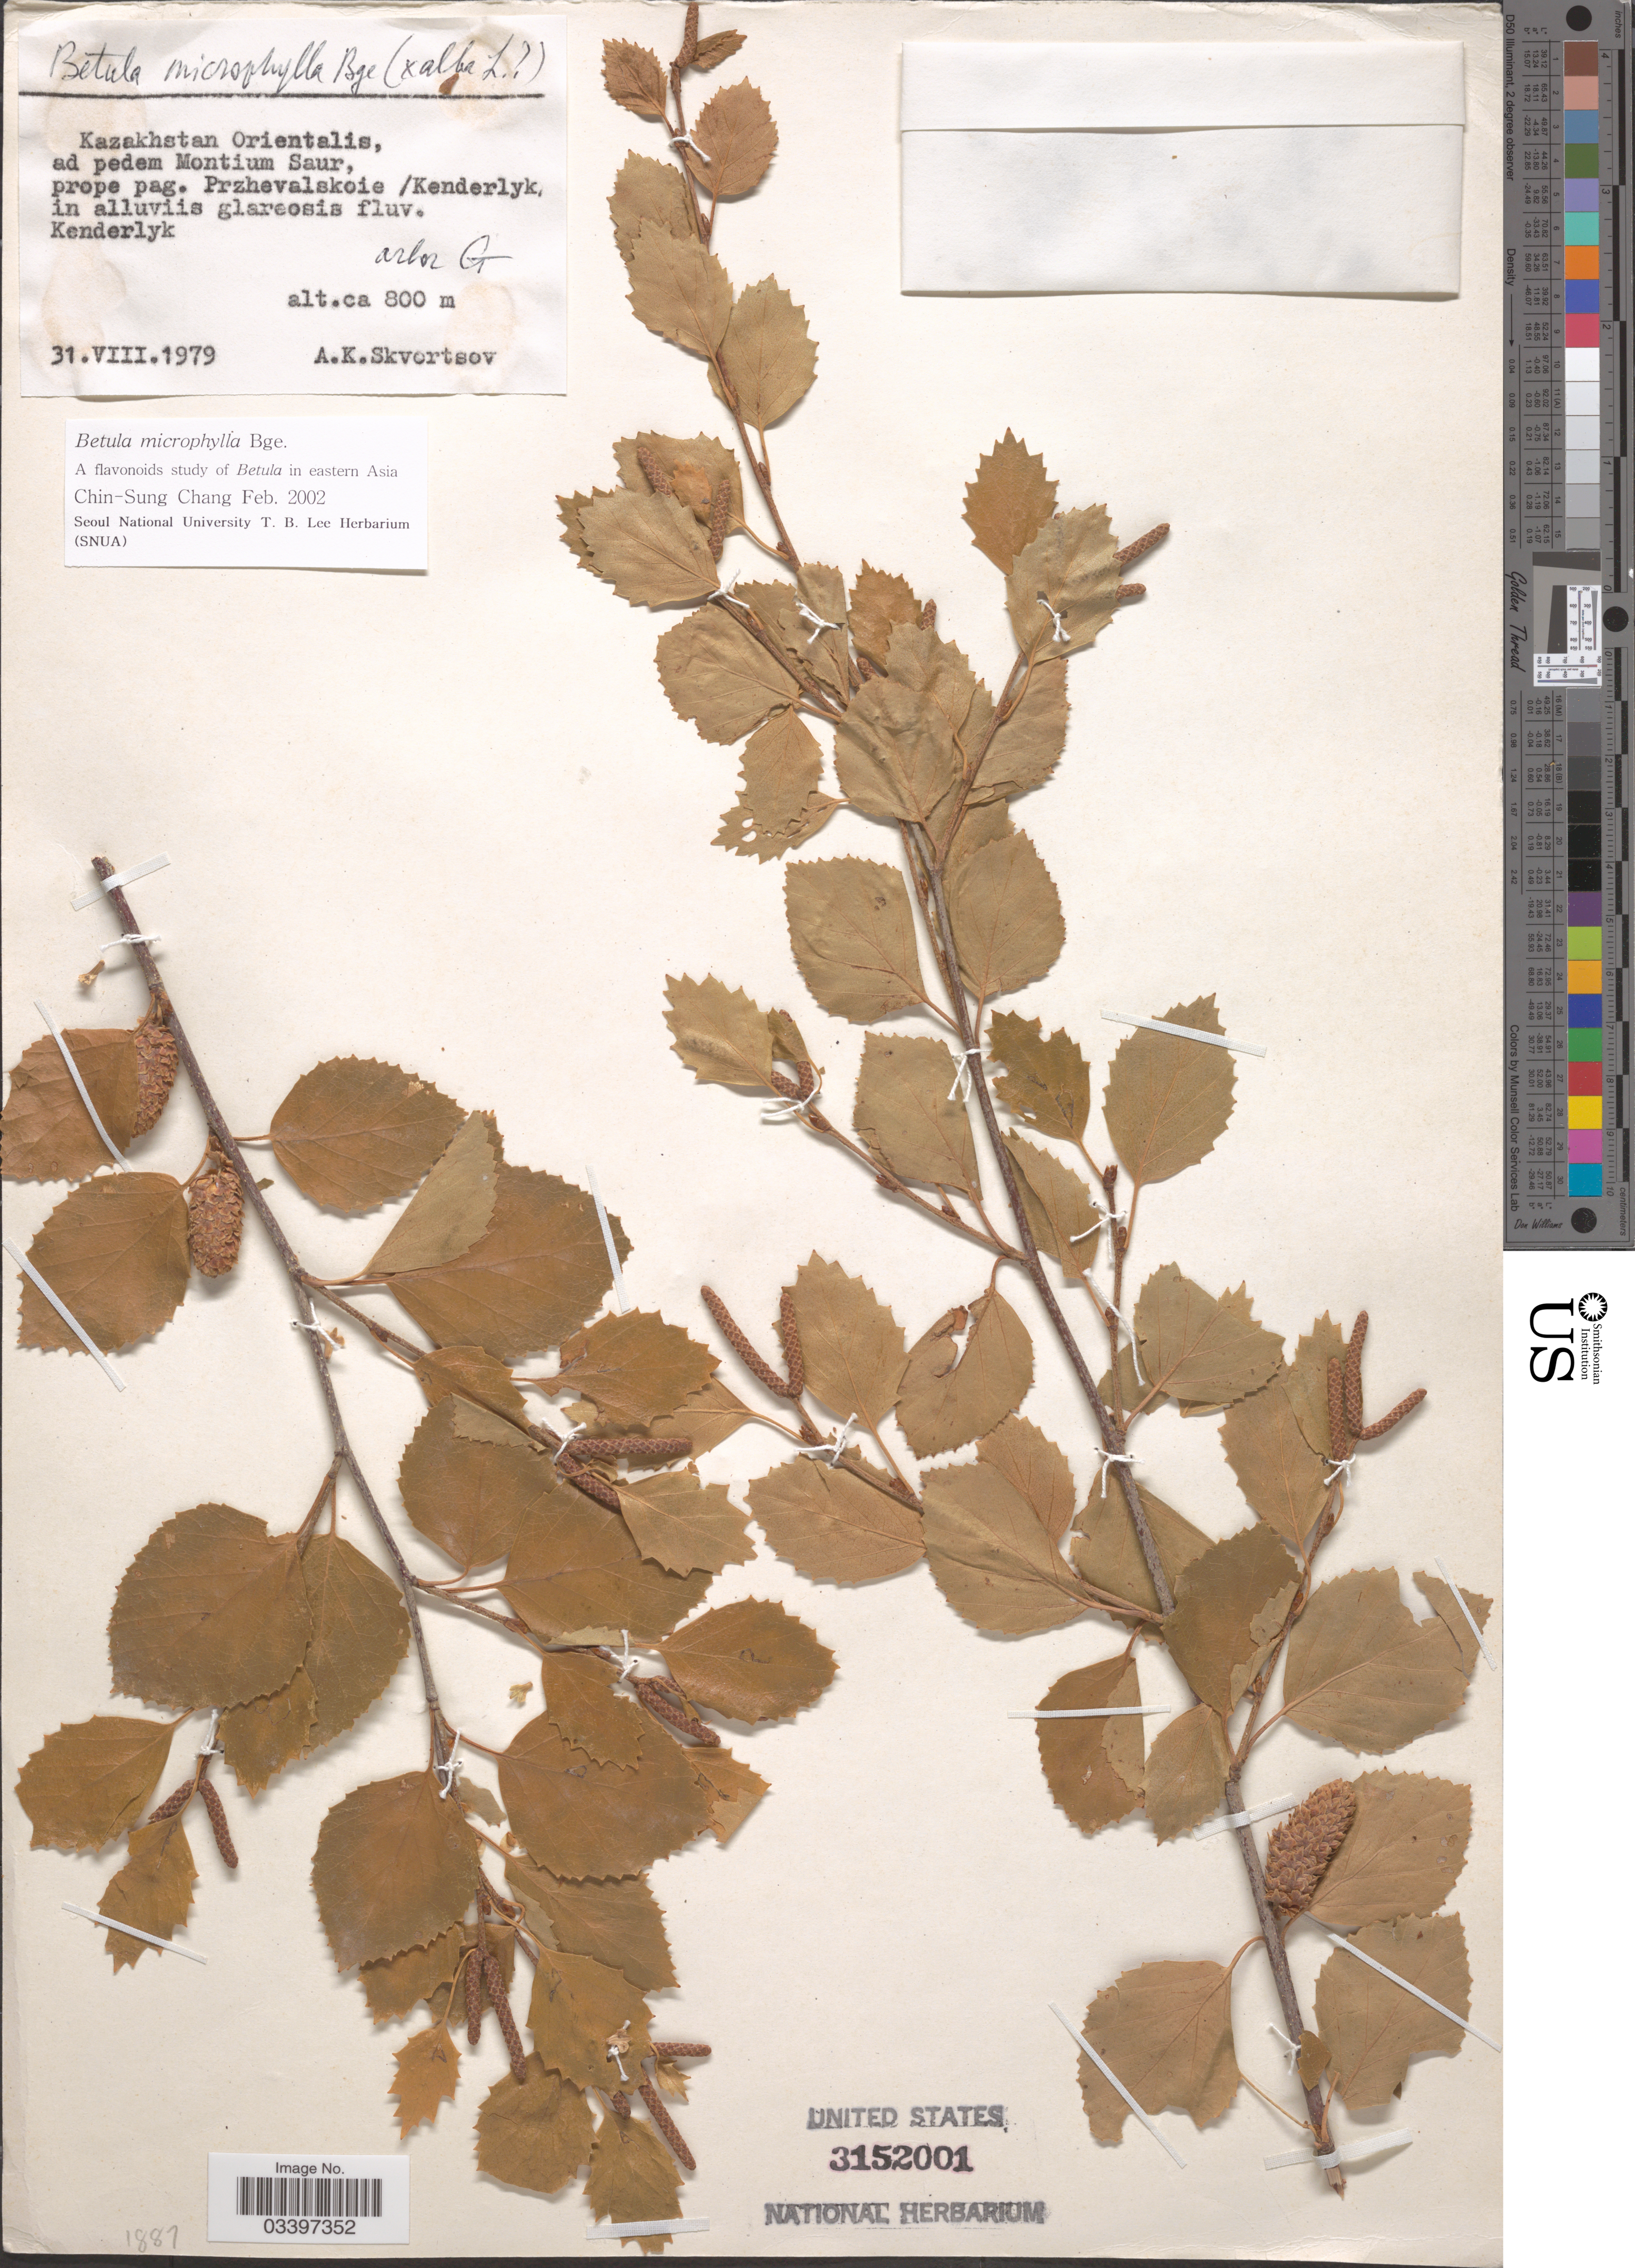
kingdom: Plantae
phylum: Tracheophyta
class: Magnoliopsida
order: Fagales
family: Betulaceae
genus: Betula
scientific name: Betula microphylla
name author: Bunge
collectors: A. K. Skvortsov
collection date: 1979-08-31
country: Kazakhstan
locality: Kazakhstan Orientalis, ad pedem Montium Saur, prope pag. Przhevalskoie/ Kenderlyk, in alluviis glareosis fluv. Kenderlyk.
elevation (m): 800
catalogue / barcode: US 3152001